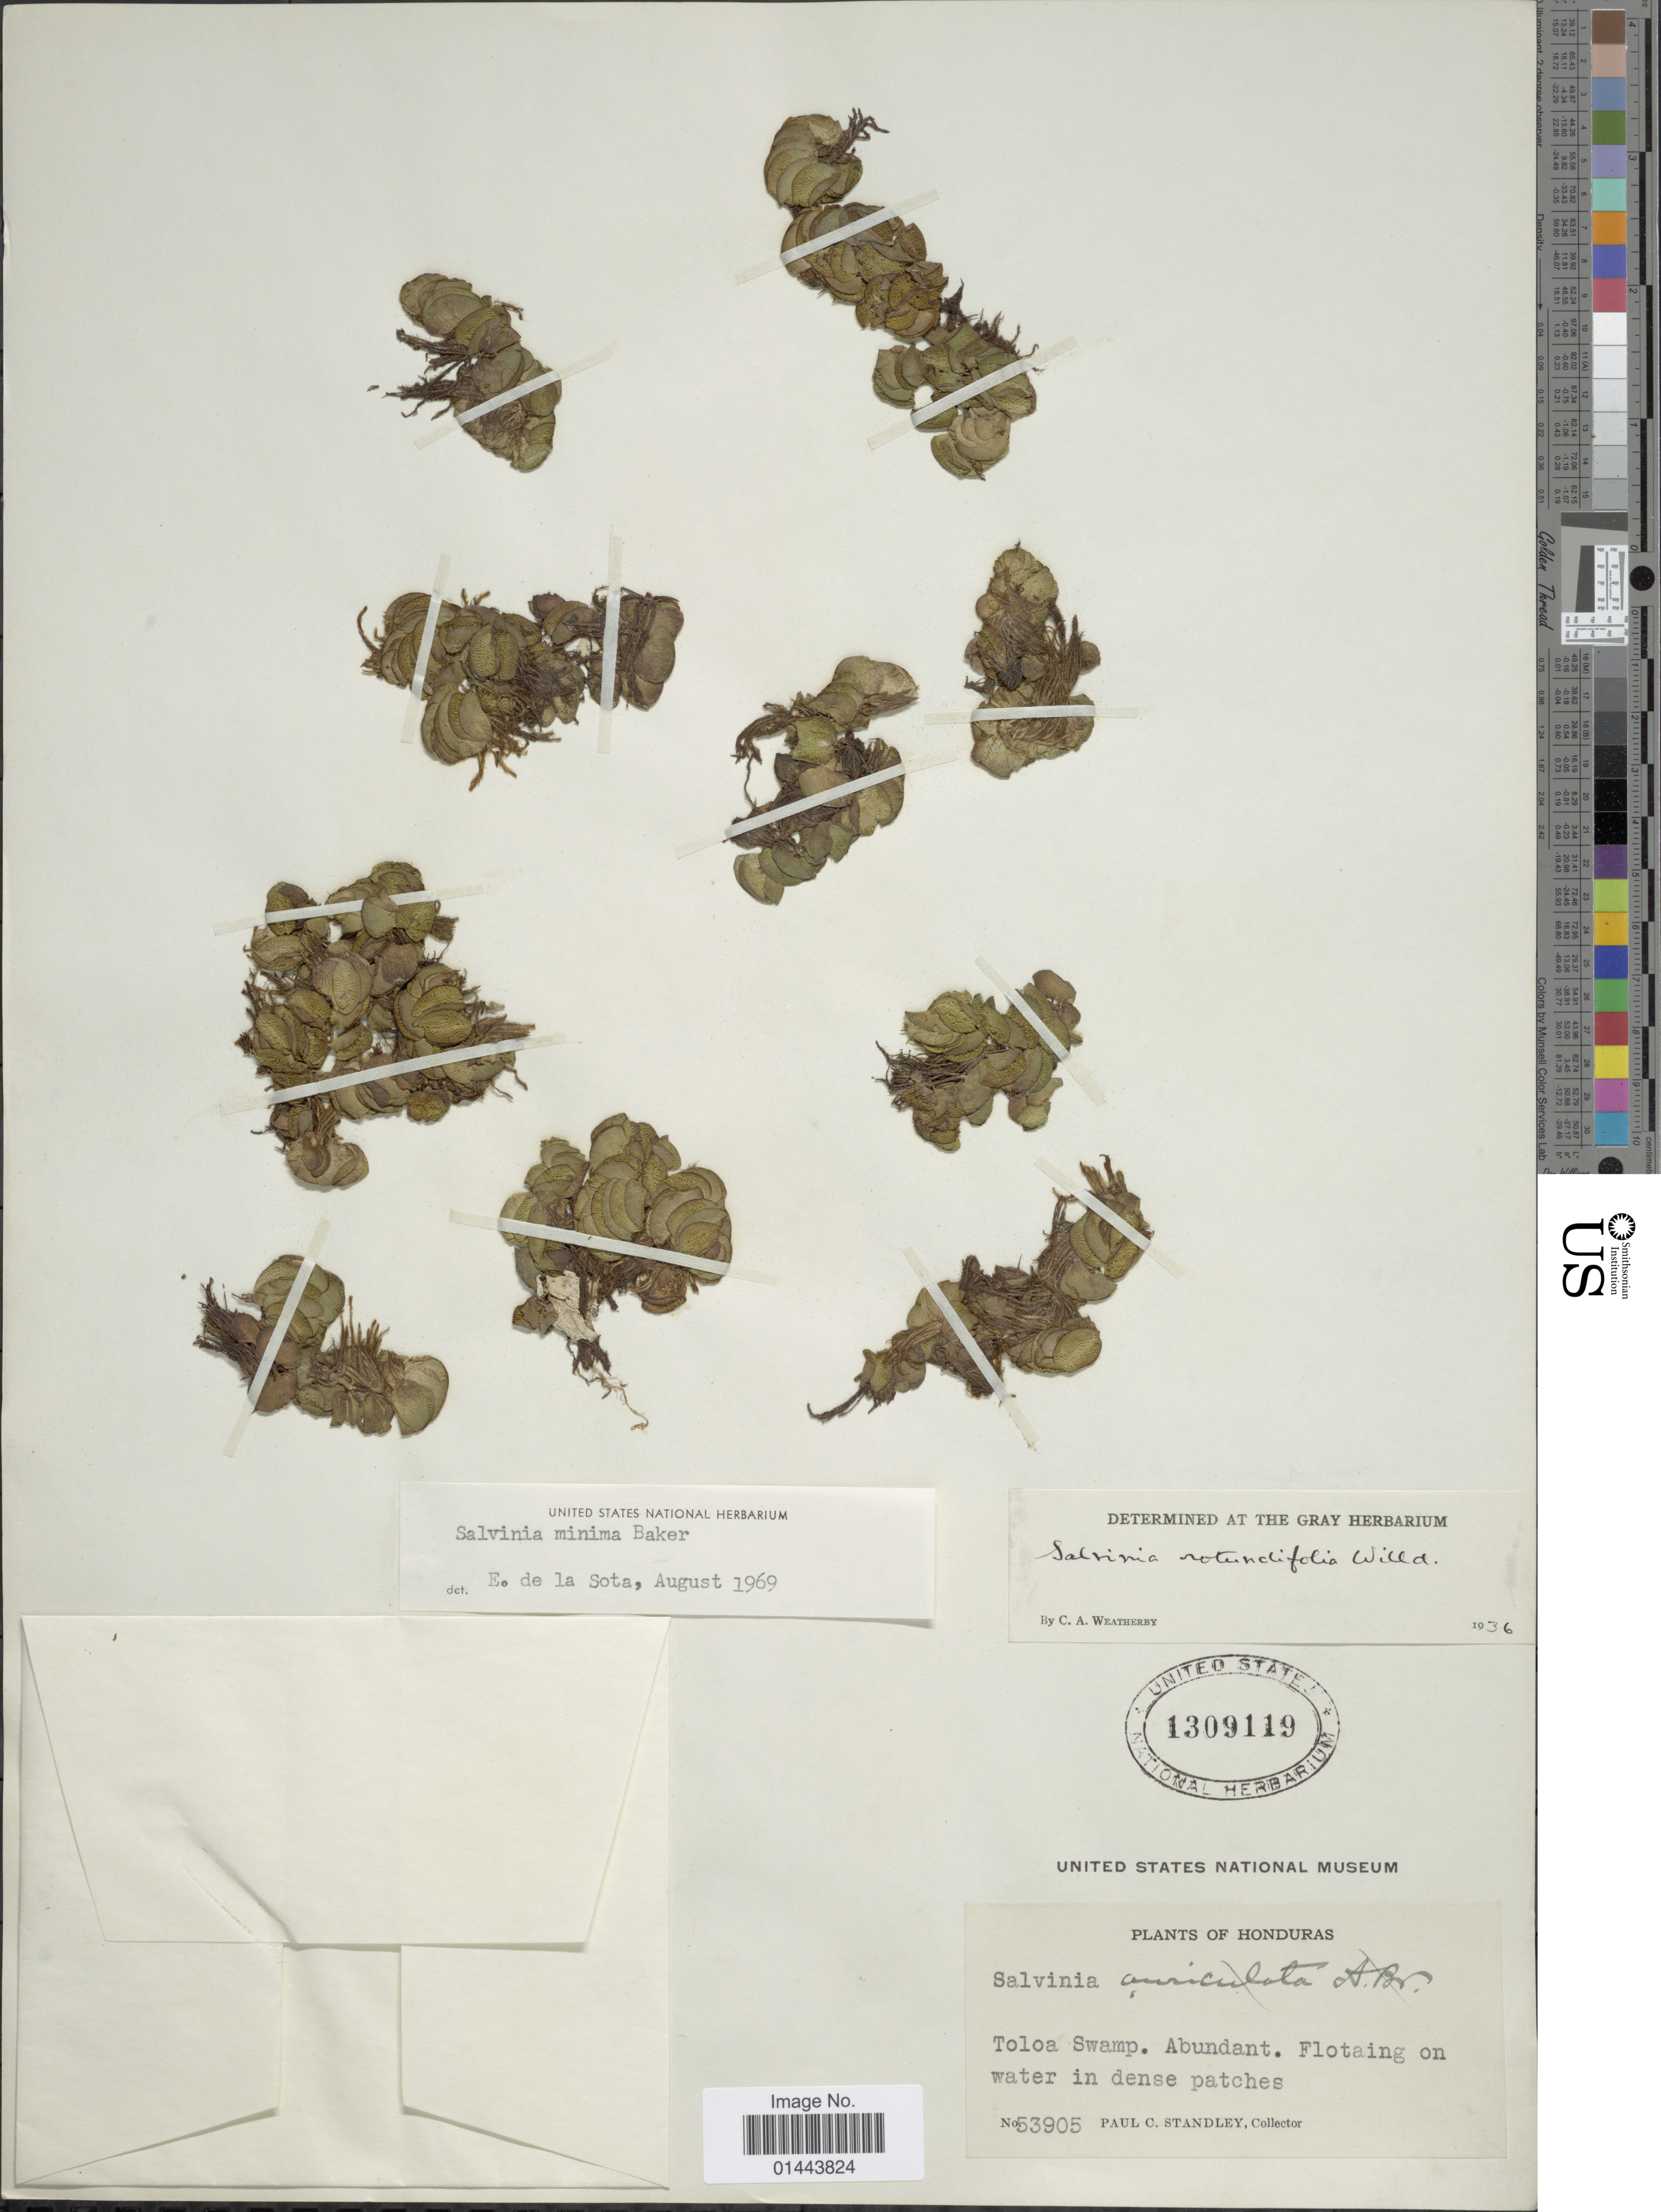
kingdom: Plantae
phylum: Tracheophyta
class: Polypodiopsida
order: Salviniales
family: Salviniaceae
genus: Salvinia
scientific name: Salvinia minima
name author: Baker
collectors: P. C. Standley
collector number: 53905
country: Honduras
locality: Toloa Swamp, floating on water in dense patches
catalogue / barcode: US 1309119